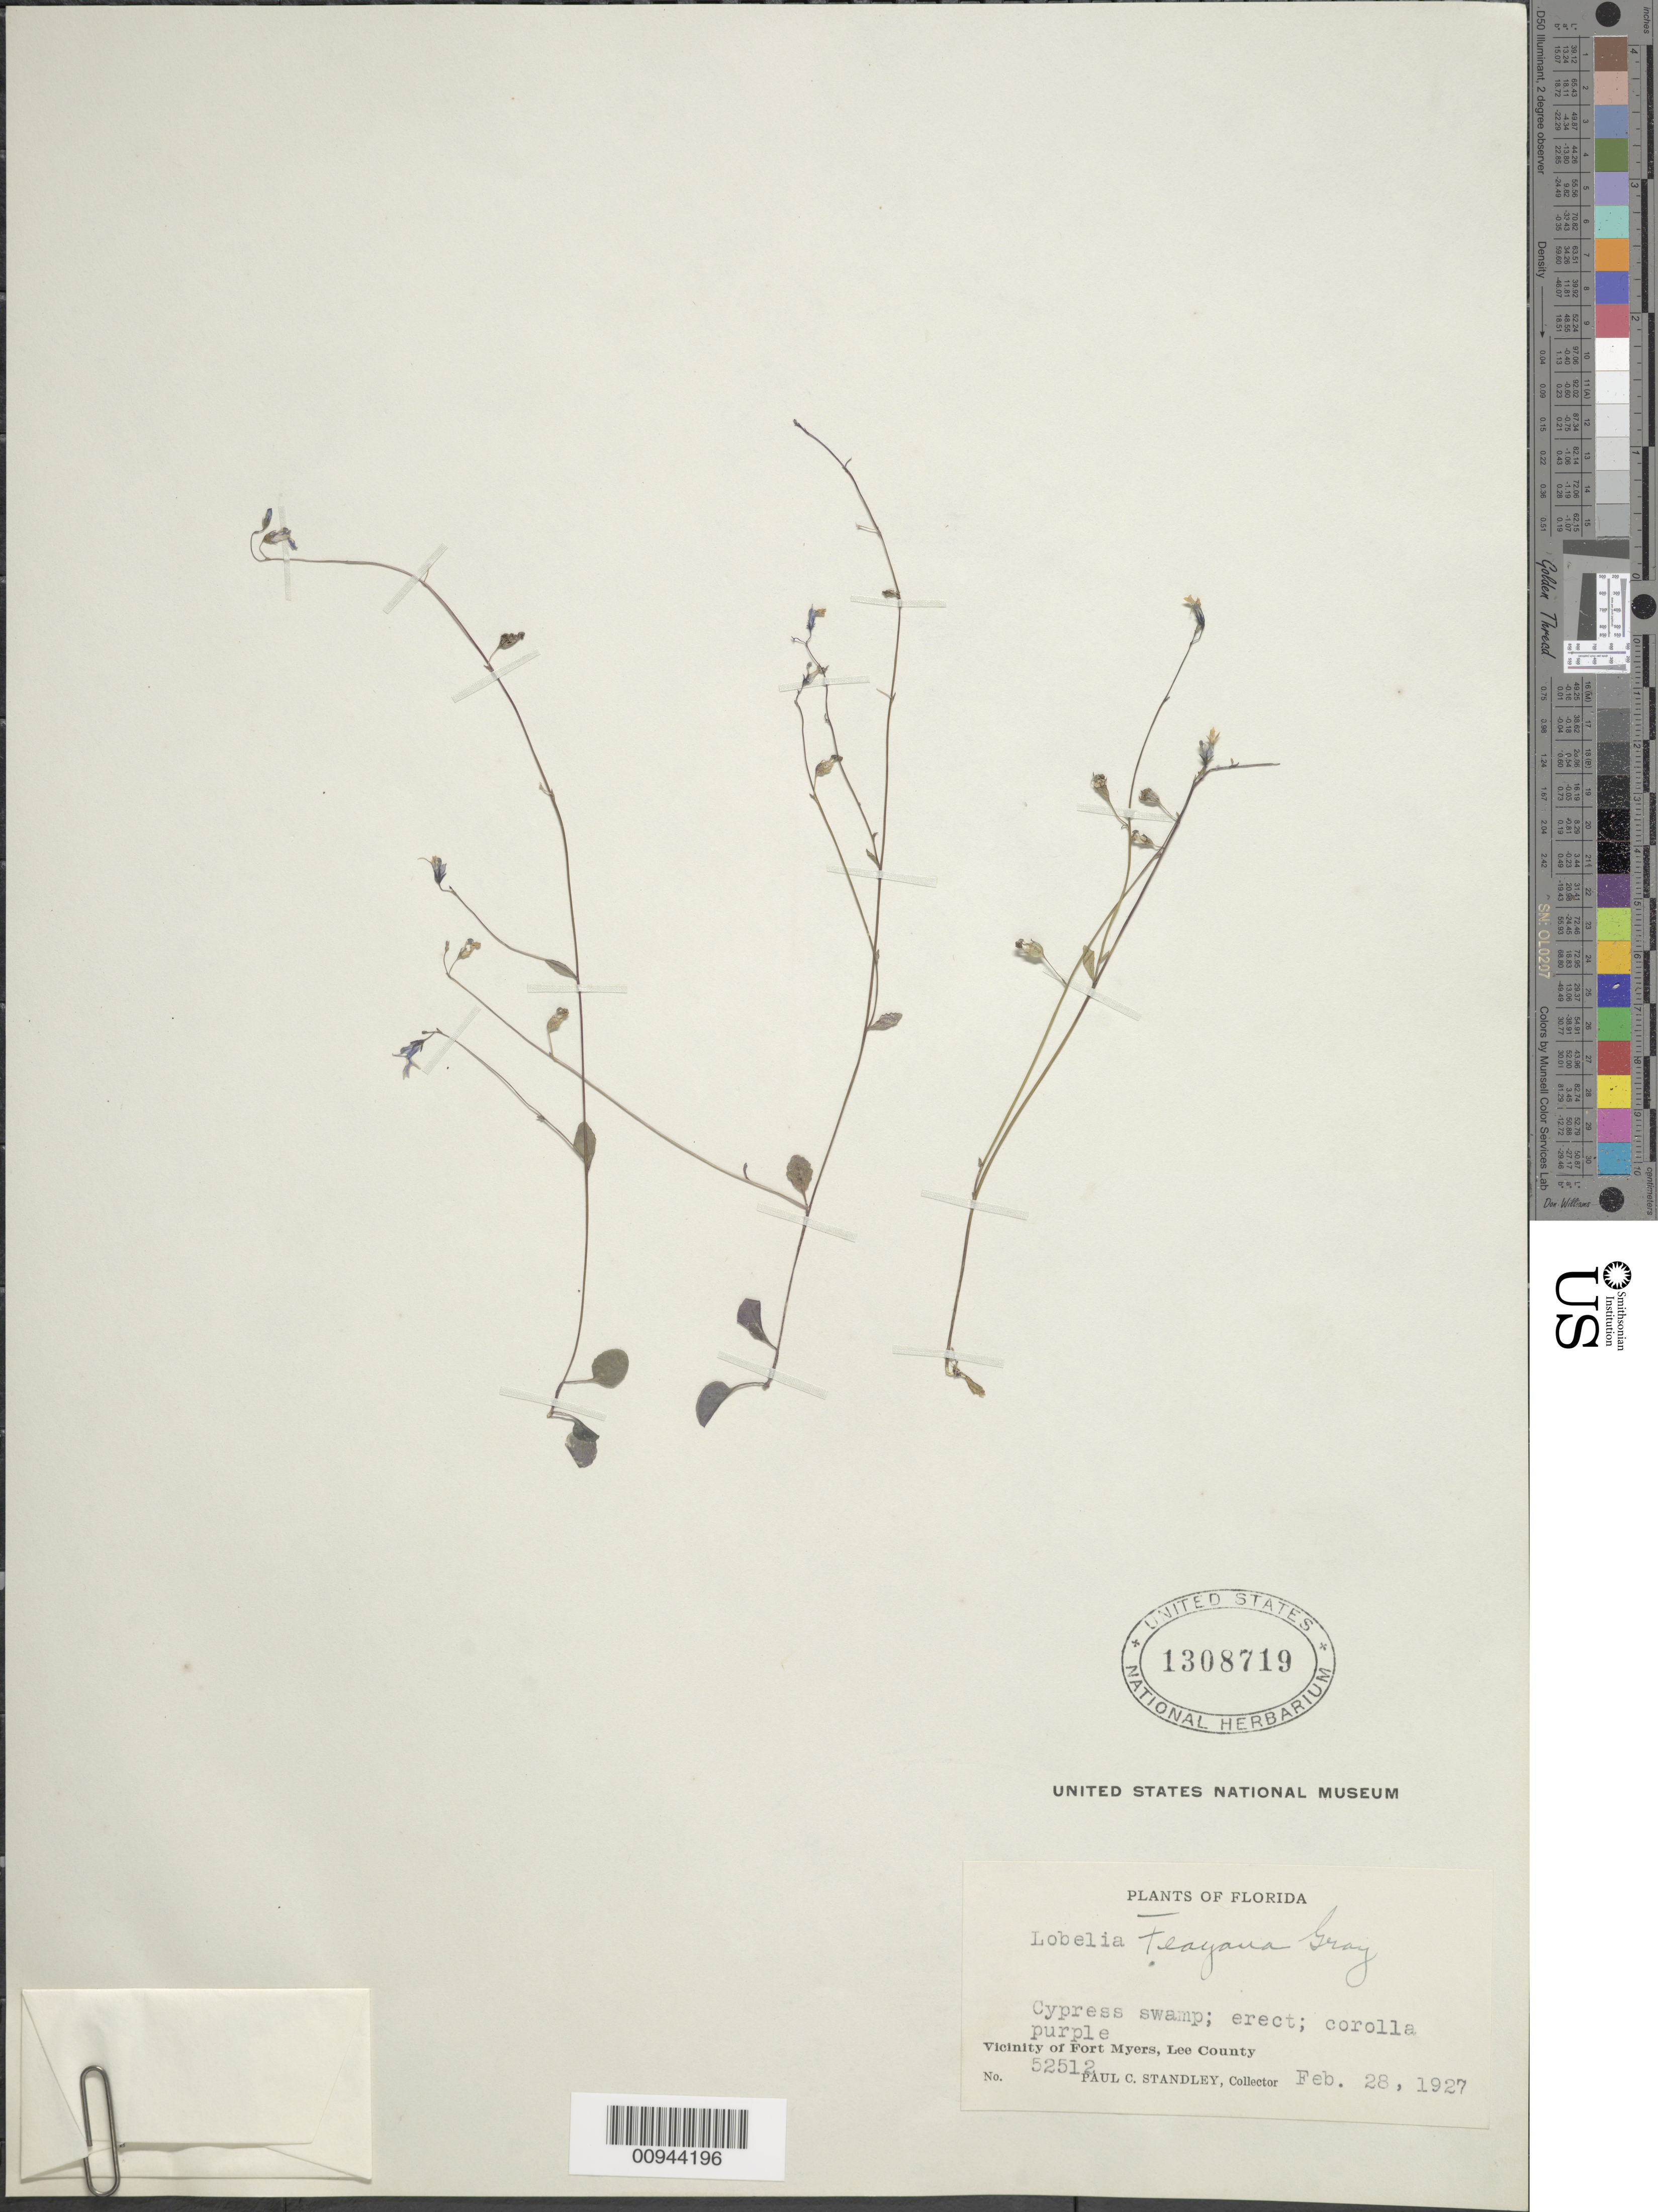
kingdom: Plantae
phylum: Tracheophyta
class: Magnoliopsida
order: Asterales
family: Campanulaceae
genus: Lobelia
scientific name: Lobelia feayana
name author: A. Gray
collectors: P. C. Standley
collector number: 52512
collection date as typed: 28 Feb 1927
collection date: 1927-02-28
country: United States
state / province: Florida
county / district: Lee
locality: Fort Myers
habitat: cypress swamp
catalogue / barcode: US 1308719